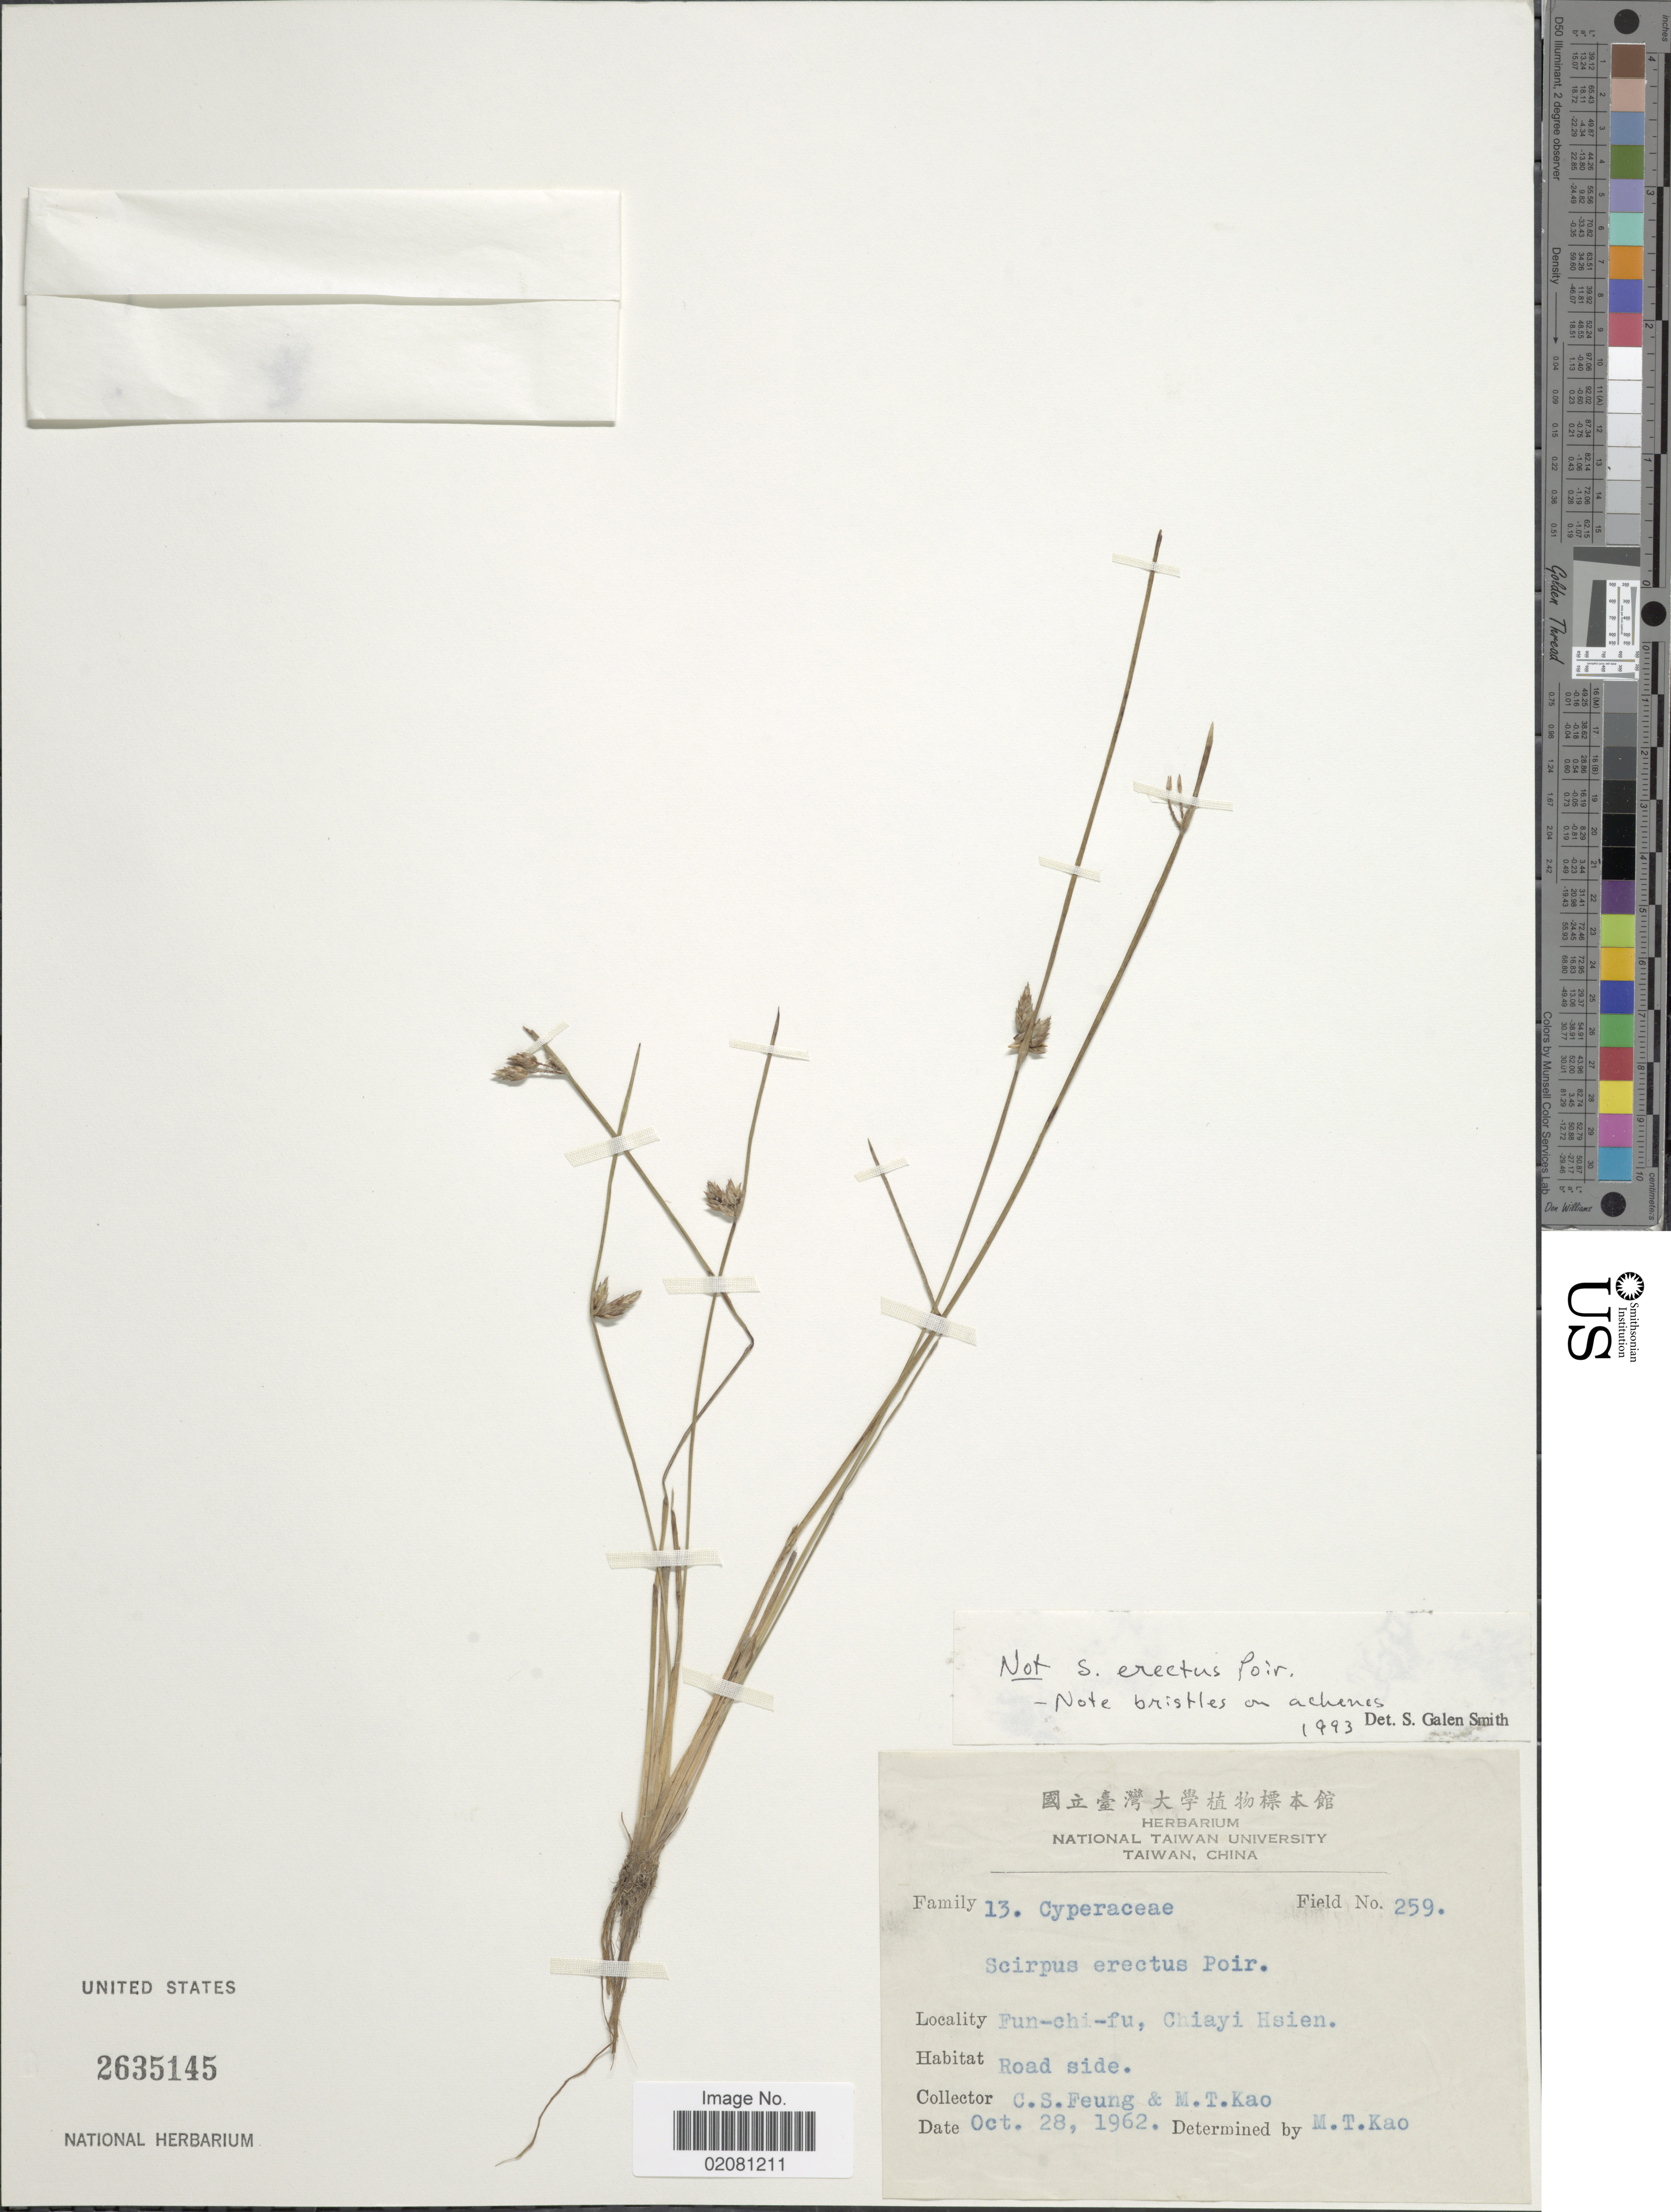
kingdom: Plantae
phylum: Tracheophyta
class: Liliopsida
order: Poales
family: Cyperaceae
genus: Schoenoplectus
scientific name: Schoenoplectus sp.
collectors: C. Feung & M. T. Kao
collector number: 259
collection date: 1962-10-28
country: Taiwan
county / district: Chiayi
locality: Fun-chi-fu, Chiayi Hsien, road side.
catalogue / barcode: US 2635145